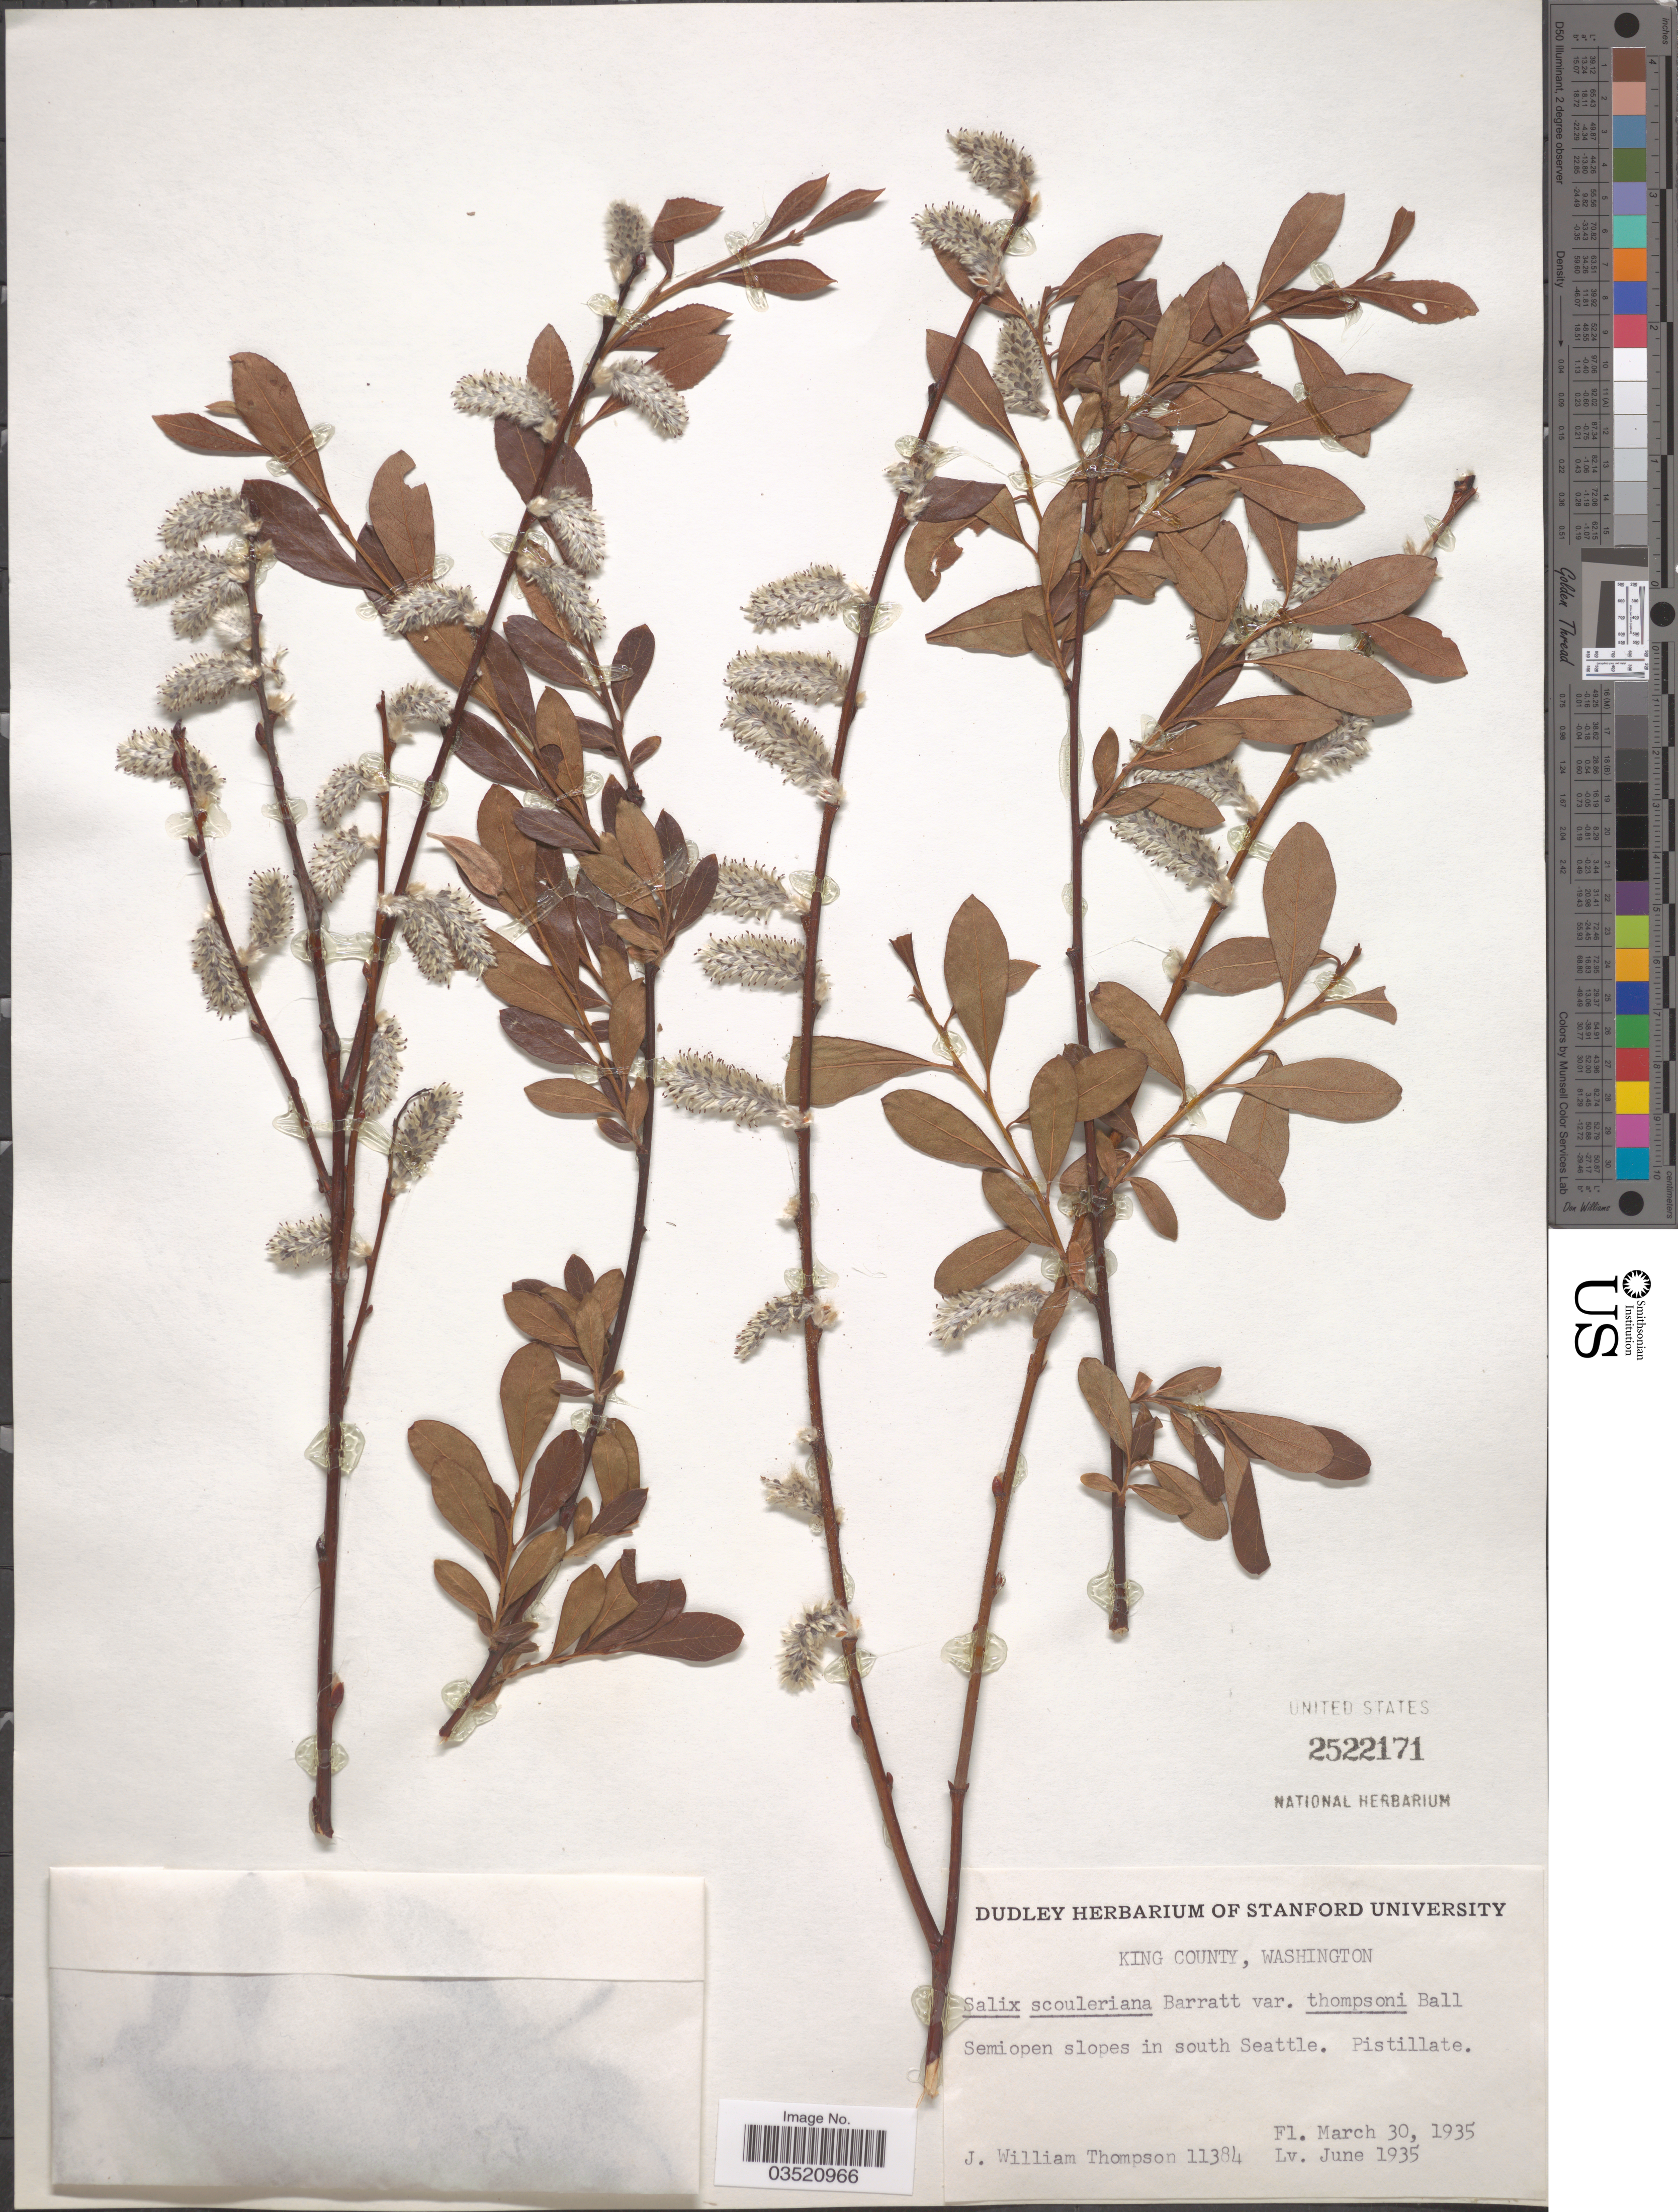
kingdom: Plantae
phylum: Tracheophyta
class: Magnoliopsida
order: Malpighiales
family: Salicaceae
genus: Salix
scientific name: Salix scouleriana var. thompsonii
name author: C.R. Ball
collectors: J. W. Thompson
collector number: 11384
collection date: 1935-03-30/1935-06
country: United States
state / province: Washington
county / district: King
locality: King County. Semiopen slopes of south Seattle.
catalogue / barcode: US 2522171